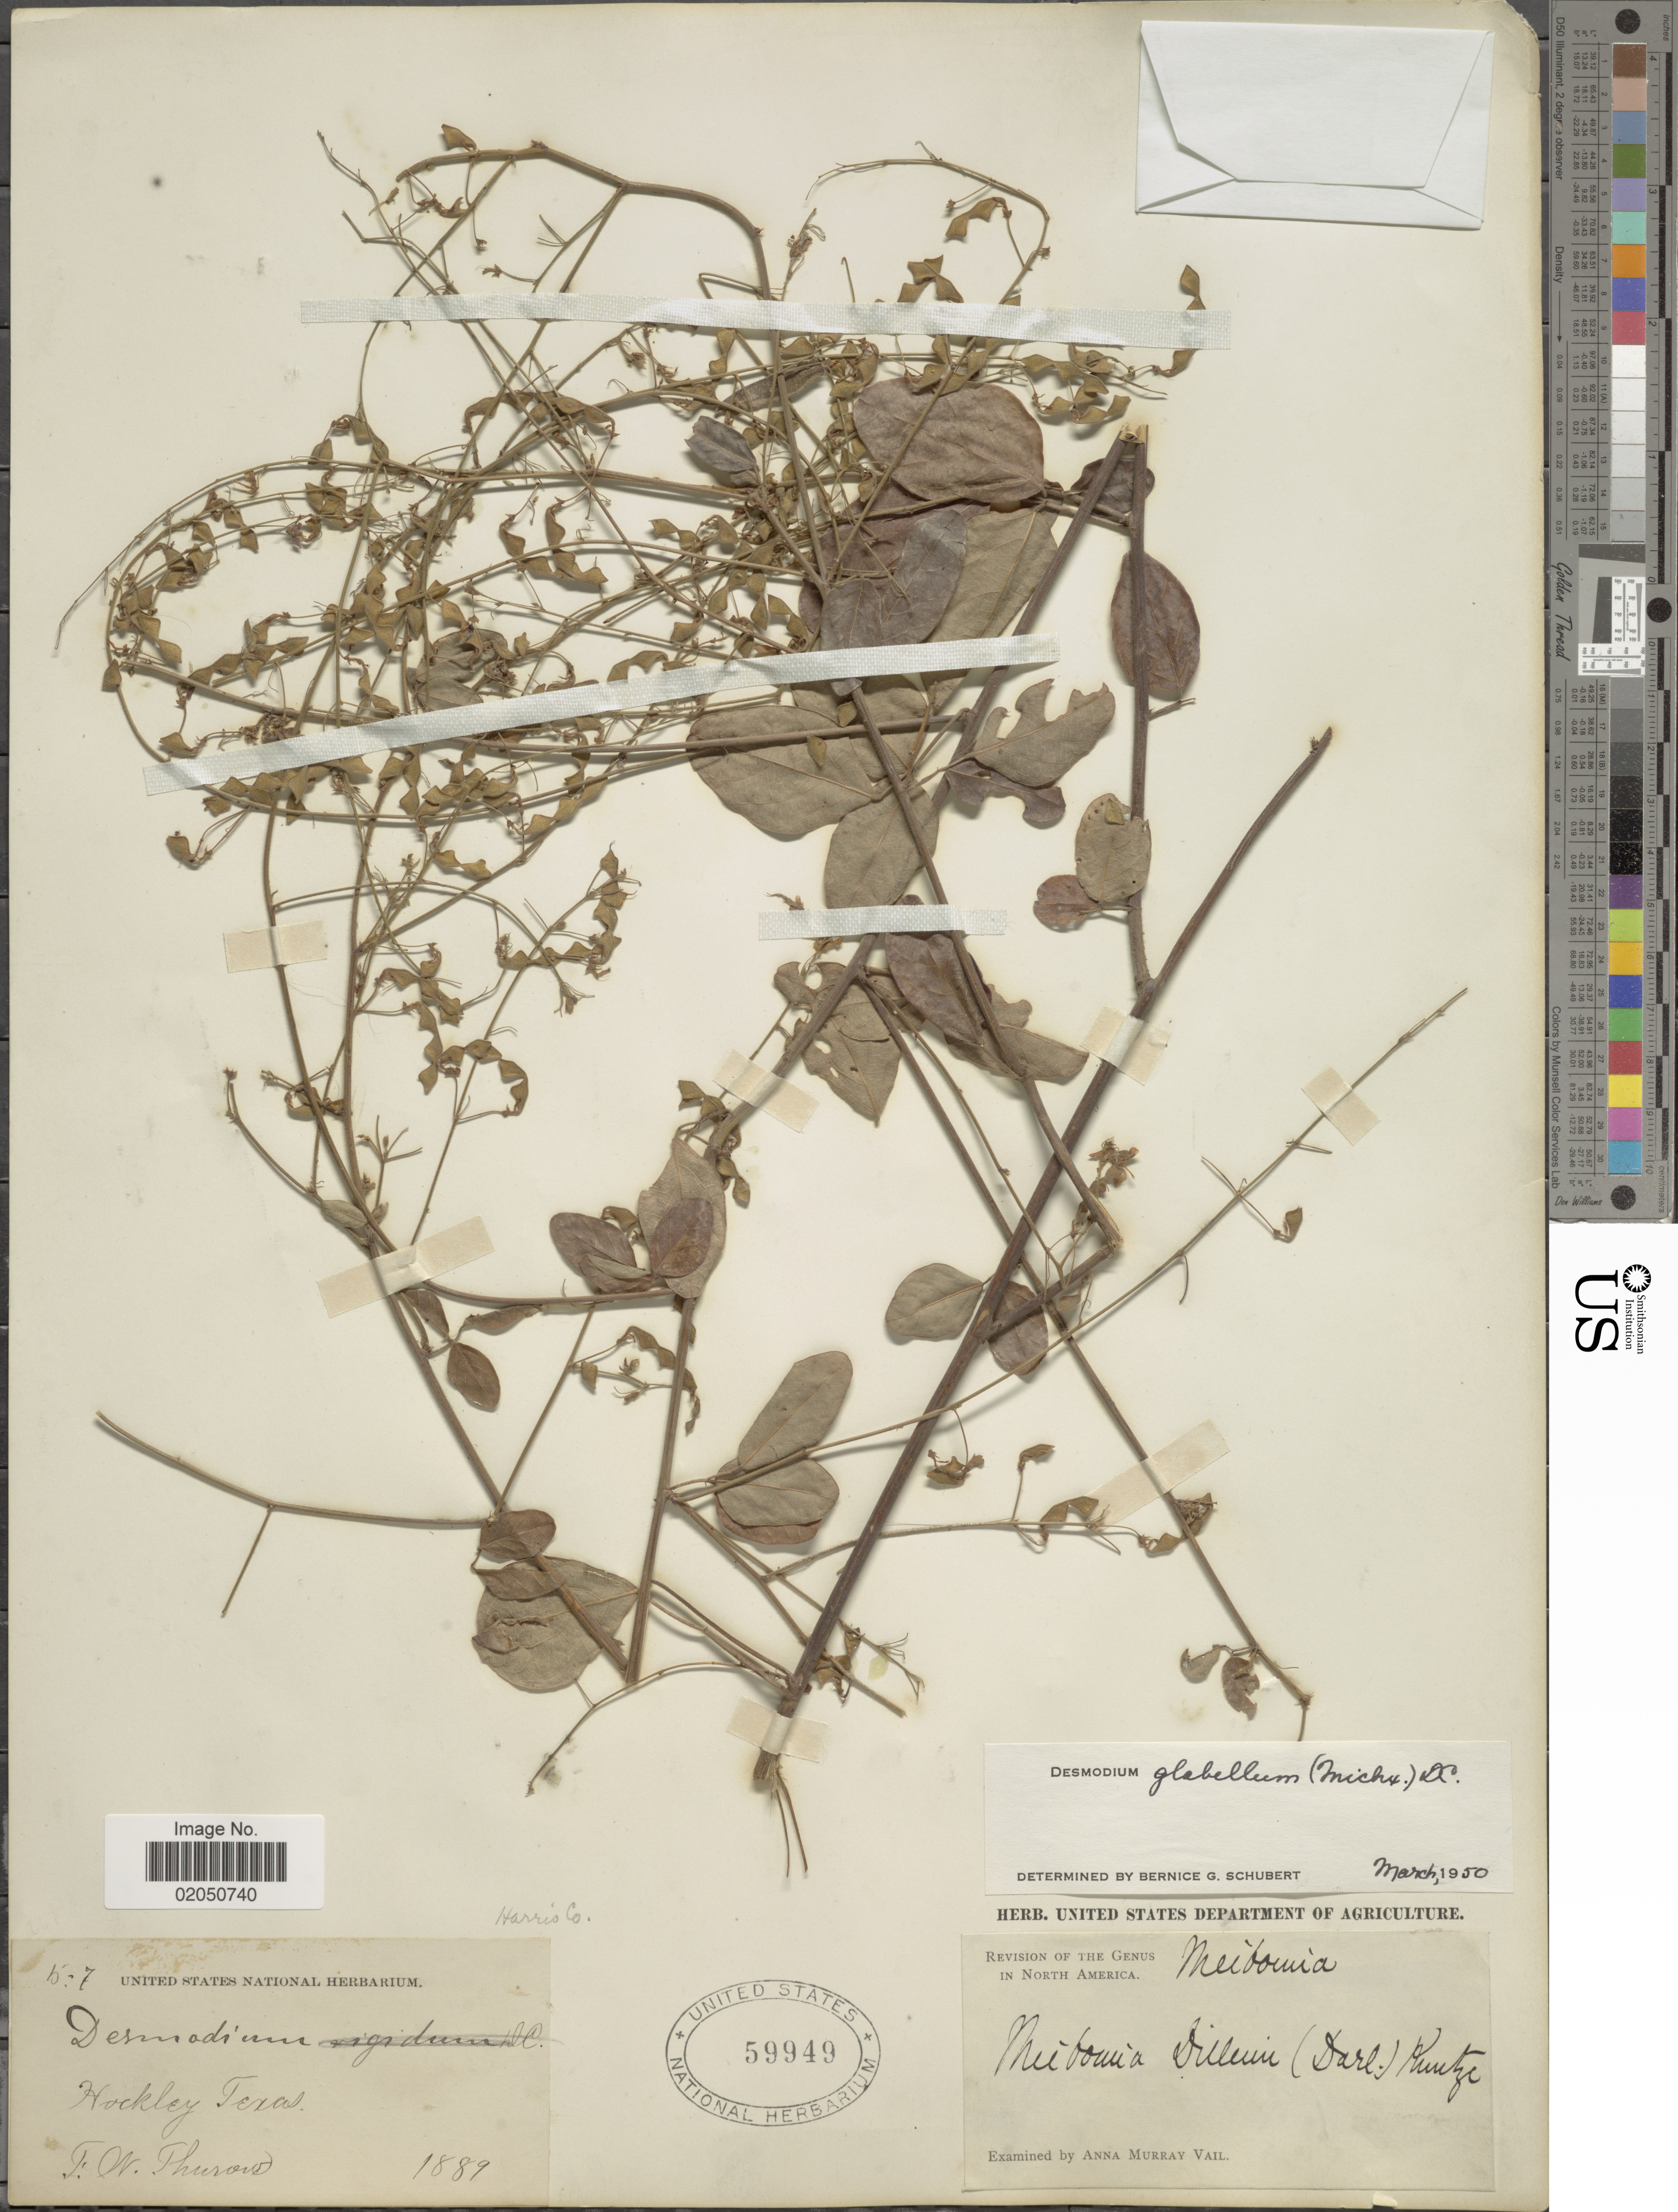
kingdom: Plantae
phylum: Tracheophyta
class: Magnoliopsida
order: Fabales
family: Fabaceae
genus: Desmodium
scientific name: Desmodium glabellum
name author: (Michx.) DC.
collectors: F. W. Thurow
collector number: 57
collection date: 1889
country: United States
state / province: Texas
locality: Hockley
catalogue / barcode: US 59949